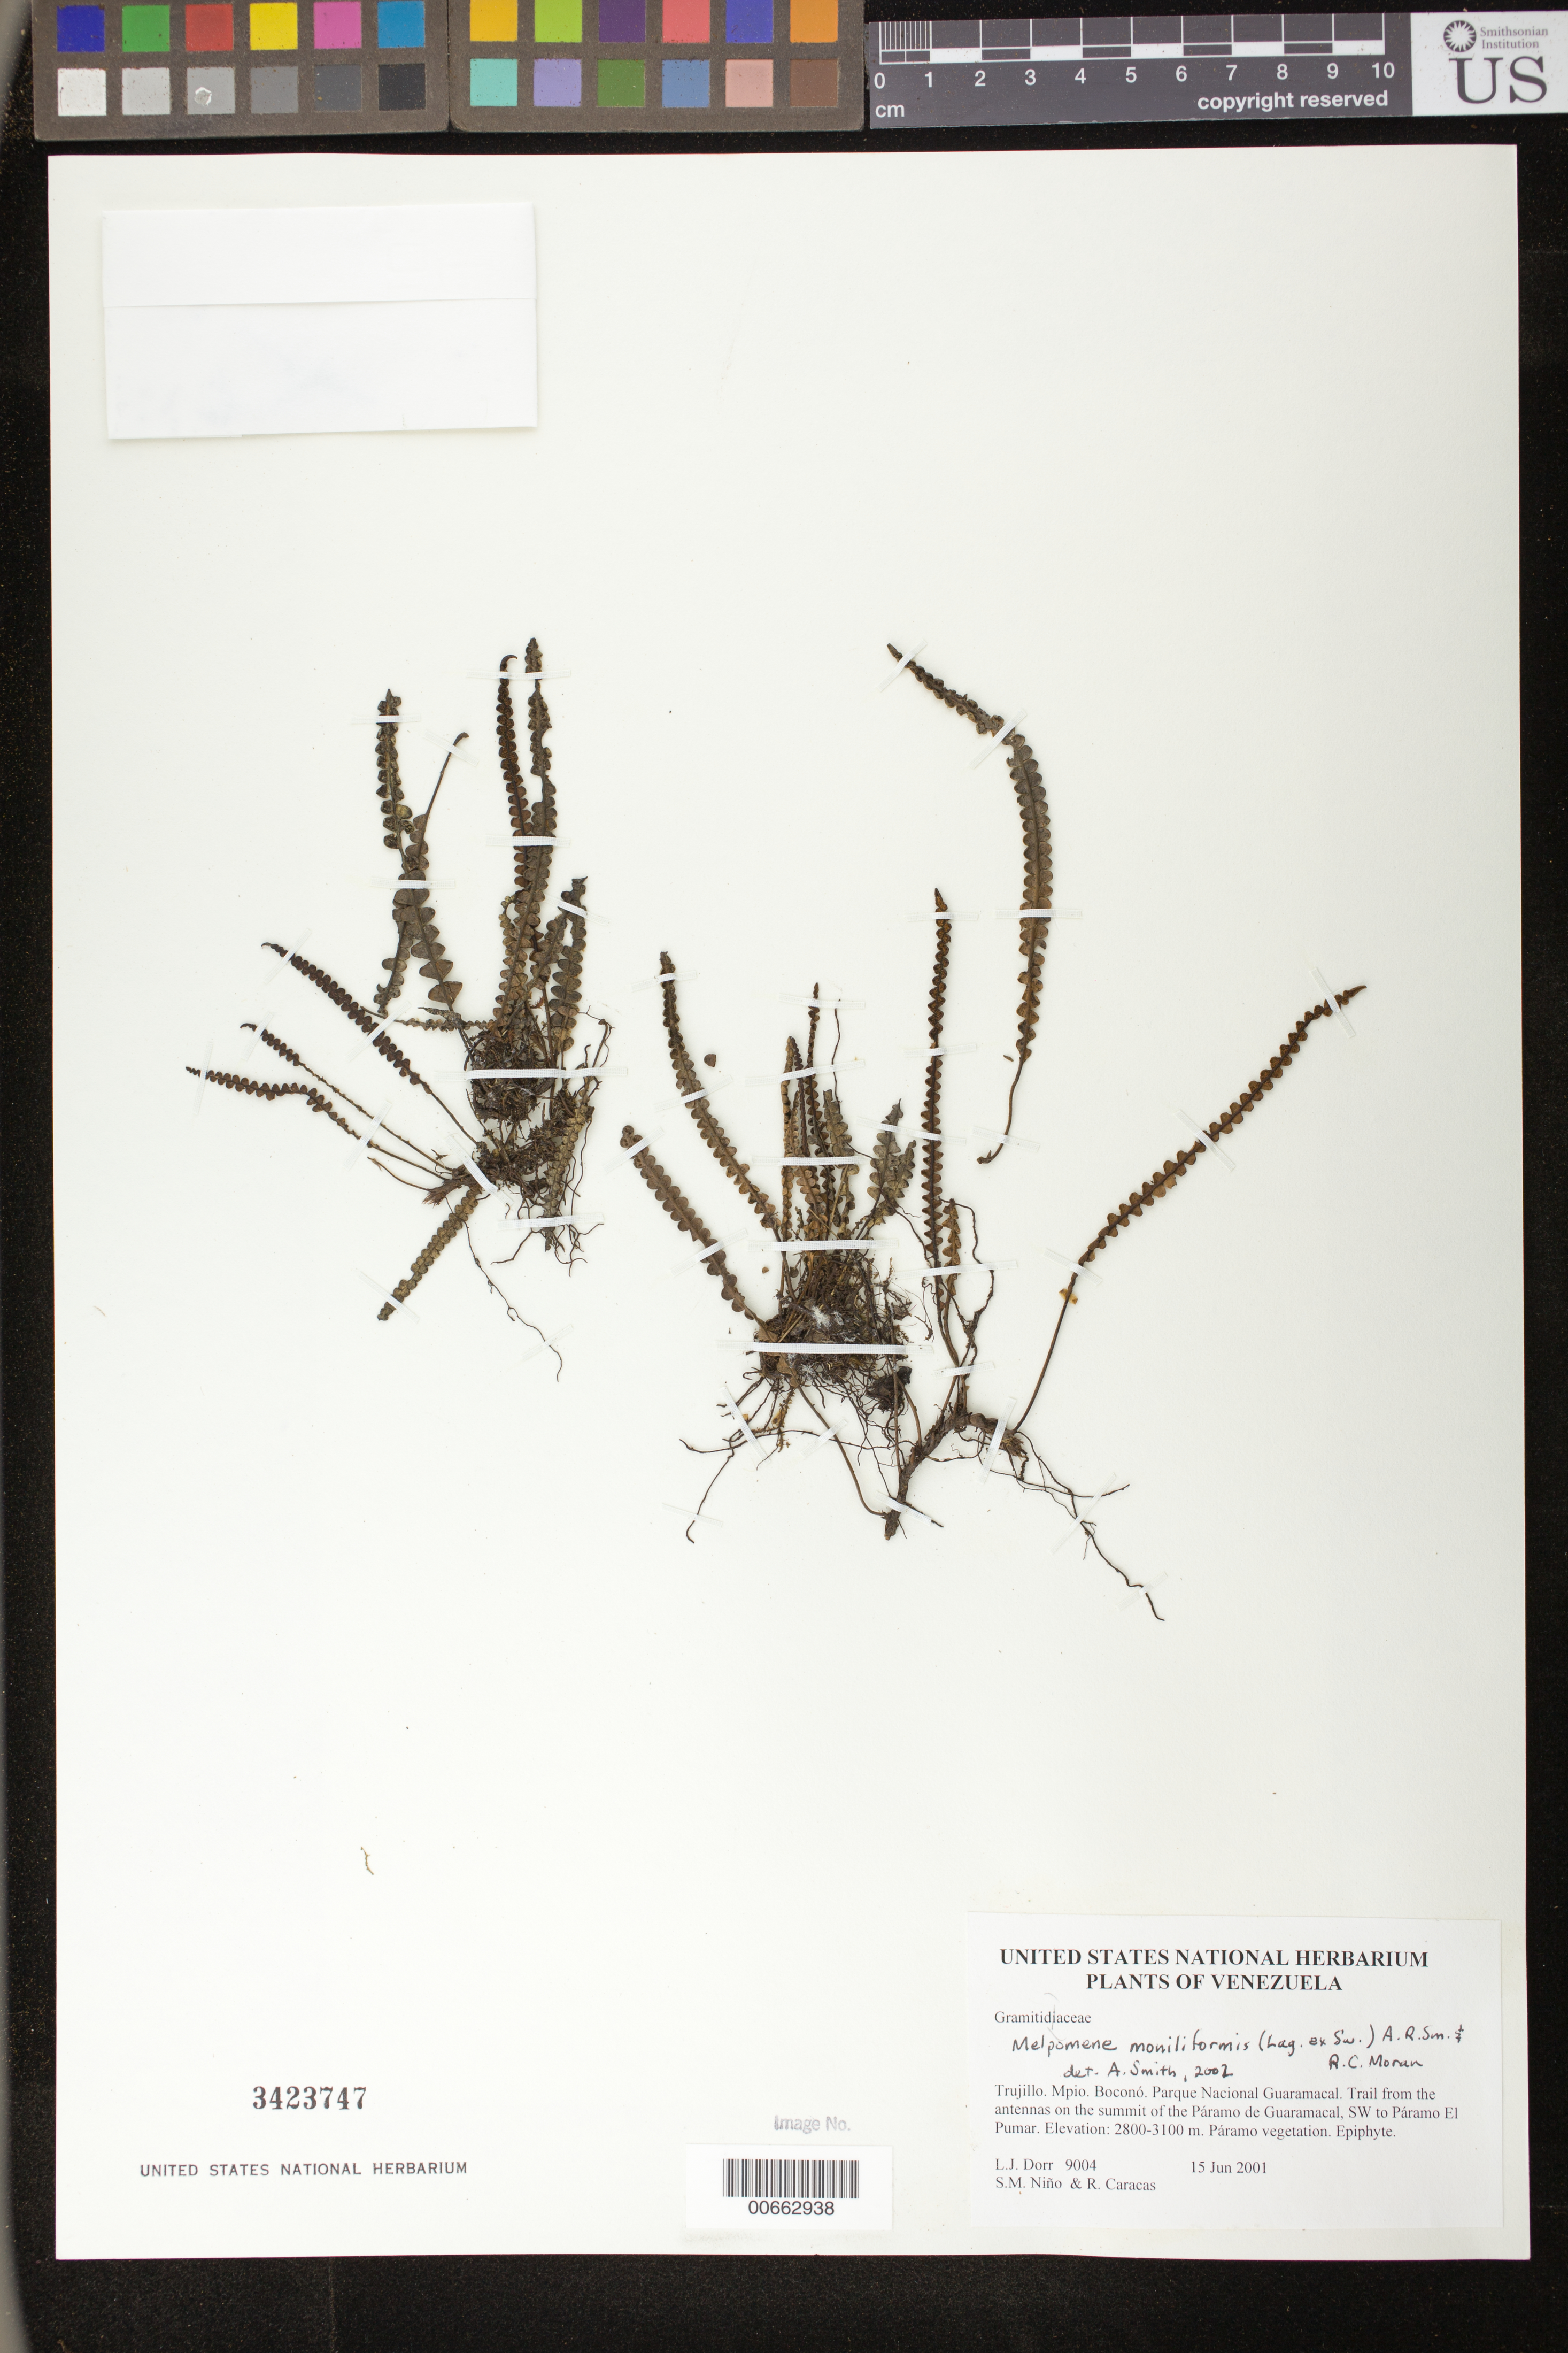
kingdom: Plantae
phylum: Tracheophyta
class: Polypodiopsida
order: Polypodiales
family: Polypodiaceae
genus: Melpomene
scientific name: Melpomene moniliformis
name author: (Lag. ex Sw.) A.R. Sm. & R.C. Moran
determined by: Smith, Alan R., (UC)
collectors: L. J. Dorr, S. M. Niño & R. Caracas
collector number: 9004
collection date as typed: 15 Jun 2001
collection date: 2001-06-15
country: Venezuela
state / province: Trujillo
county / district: Boconó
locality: Parque Nacional Guaramacal. Trail from the antennas on the summit of the Páramo de Guaramacal, SW to Páramo El Pumar.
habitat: Páramo vegetation.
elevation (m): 2800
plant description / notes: PORT, US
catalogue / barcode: US 3423747